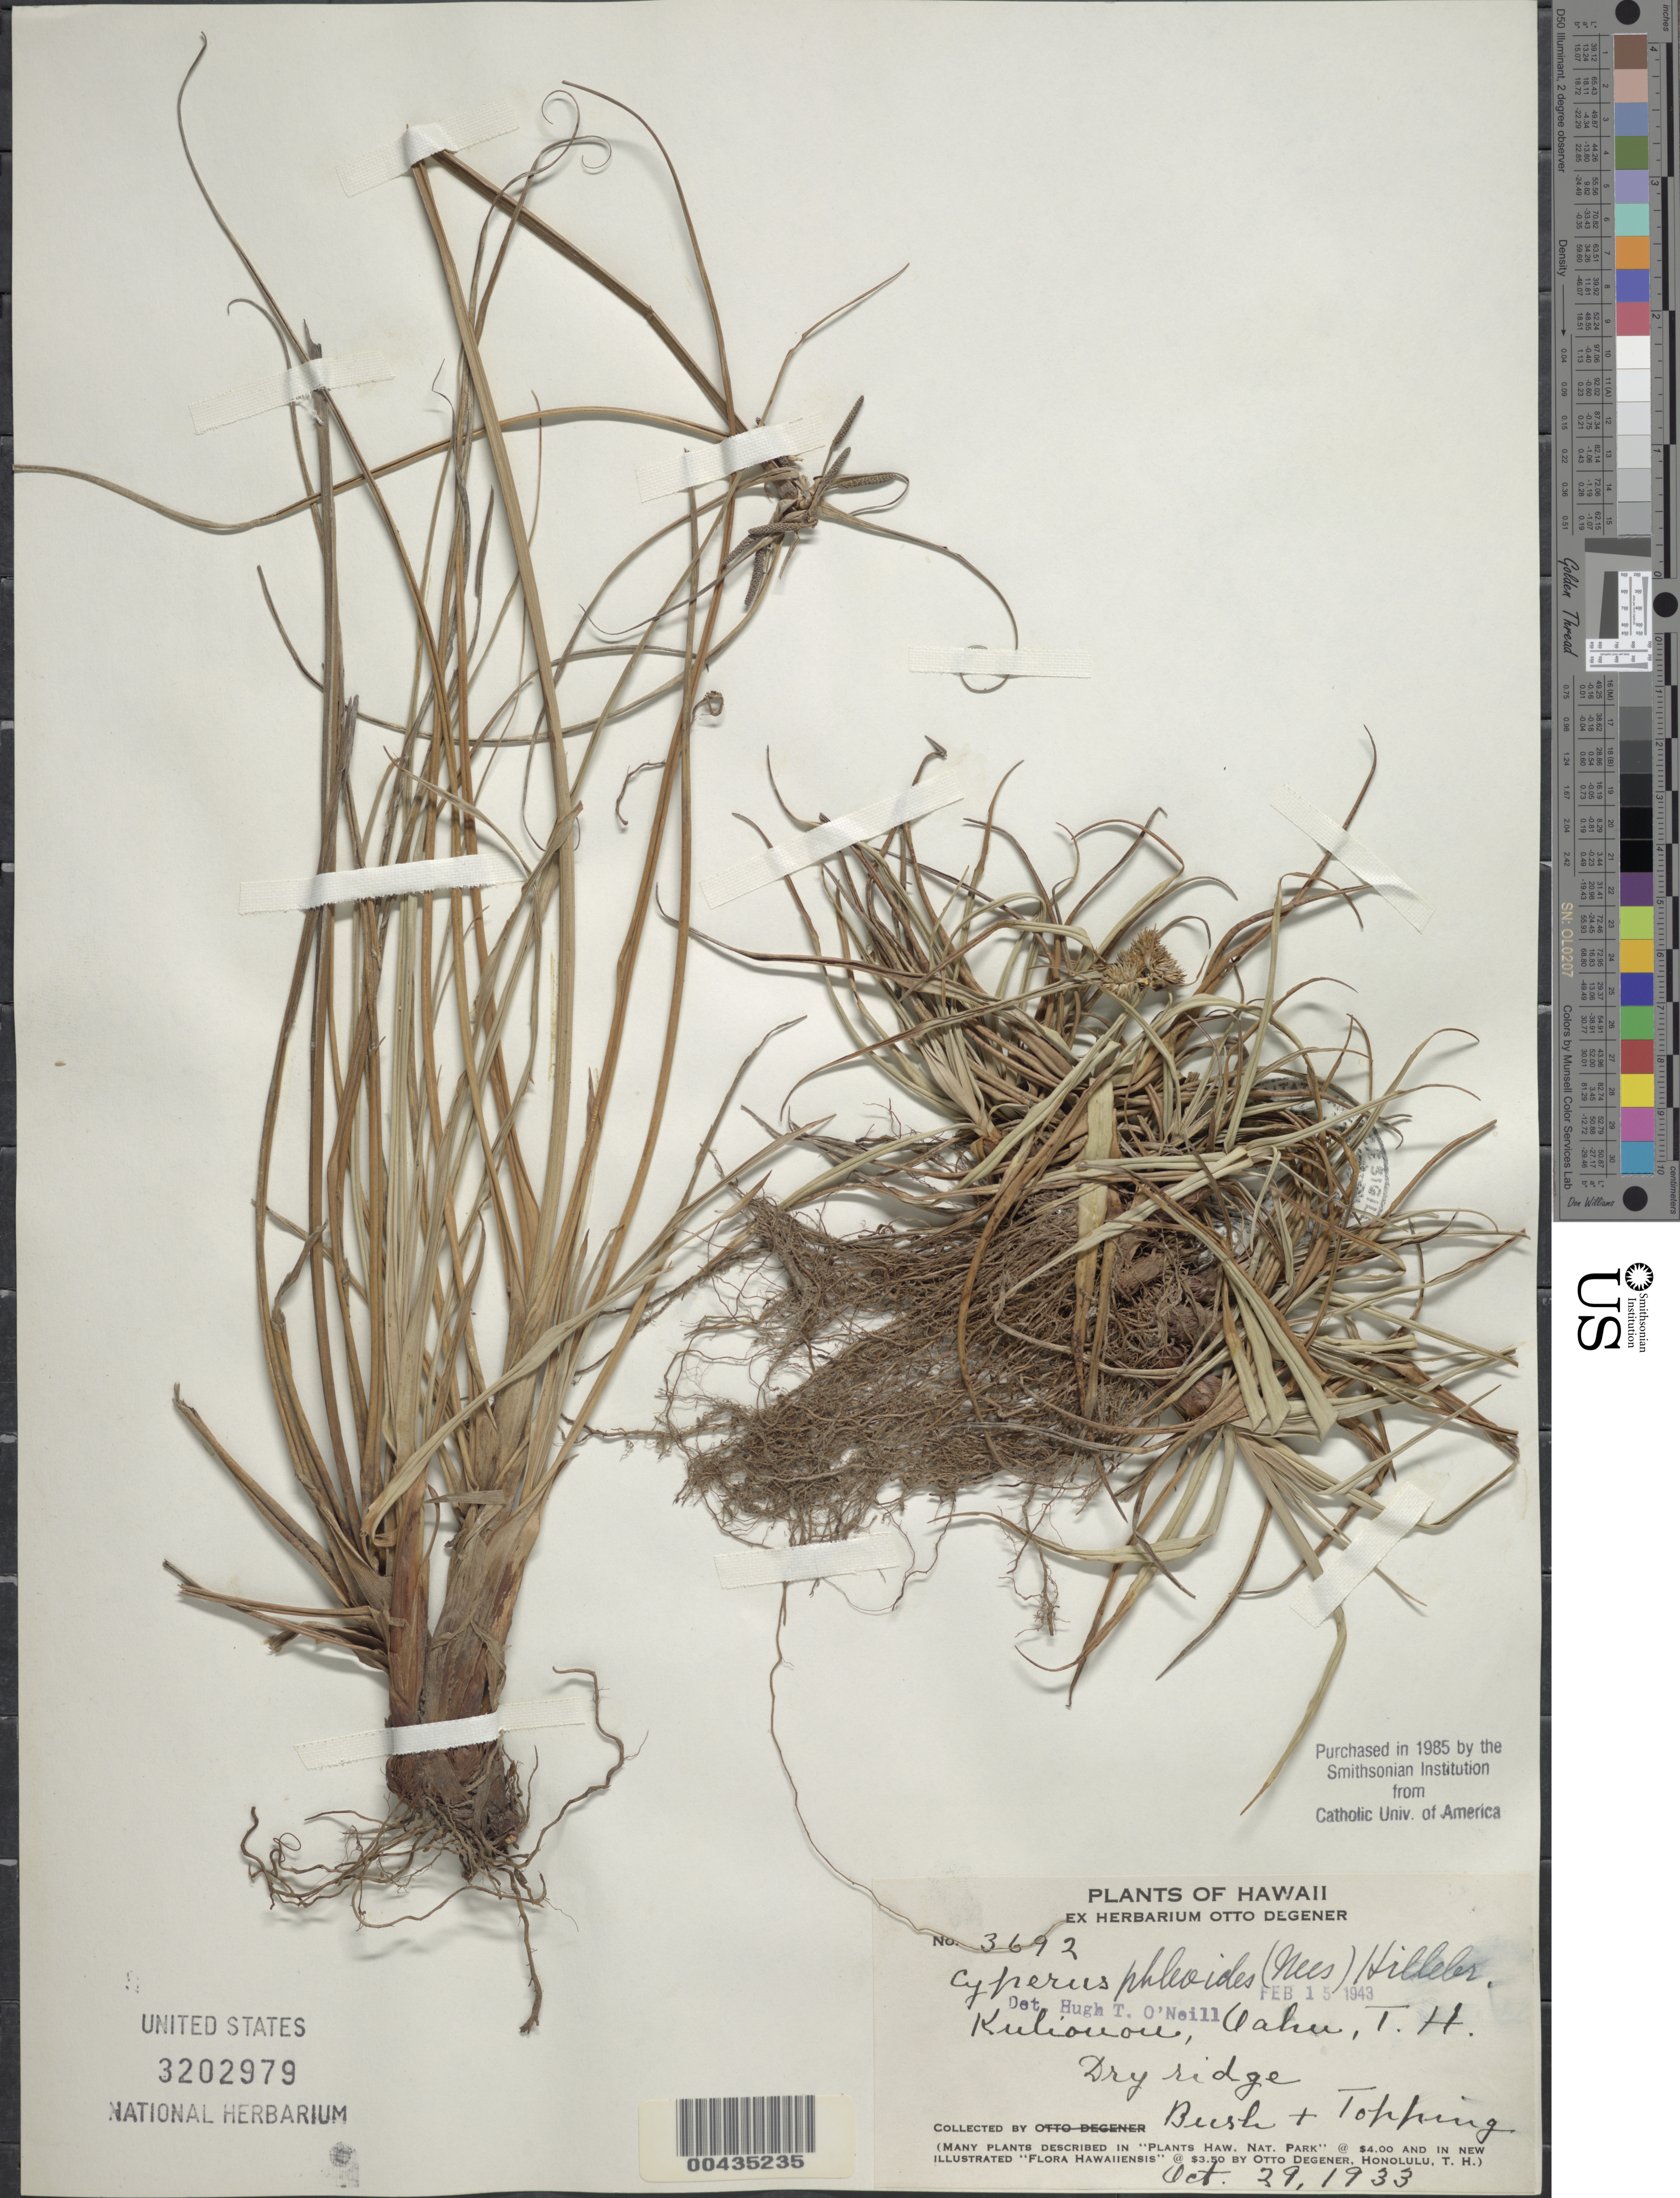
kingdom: Plantae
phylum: Tracheophyta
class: Liliopsida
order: Poales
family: Cyperaceae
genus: Cyperus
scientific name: Cyperus phleoides var. phleoides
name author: (Nees ex Kunth) Hillebr.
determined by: Strong, Mark T., (BOT), Smithsonian Institution - National Museum of Natural History (UNITED STATES)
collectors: W. Bush & D. L. Topping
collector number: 3692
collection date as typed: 29 Oct 1933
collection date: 1933-10-29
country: United States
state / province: Hawaii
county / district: Hawaii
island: Hawaii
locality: Kuliouou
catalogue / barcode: US 3202979